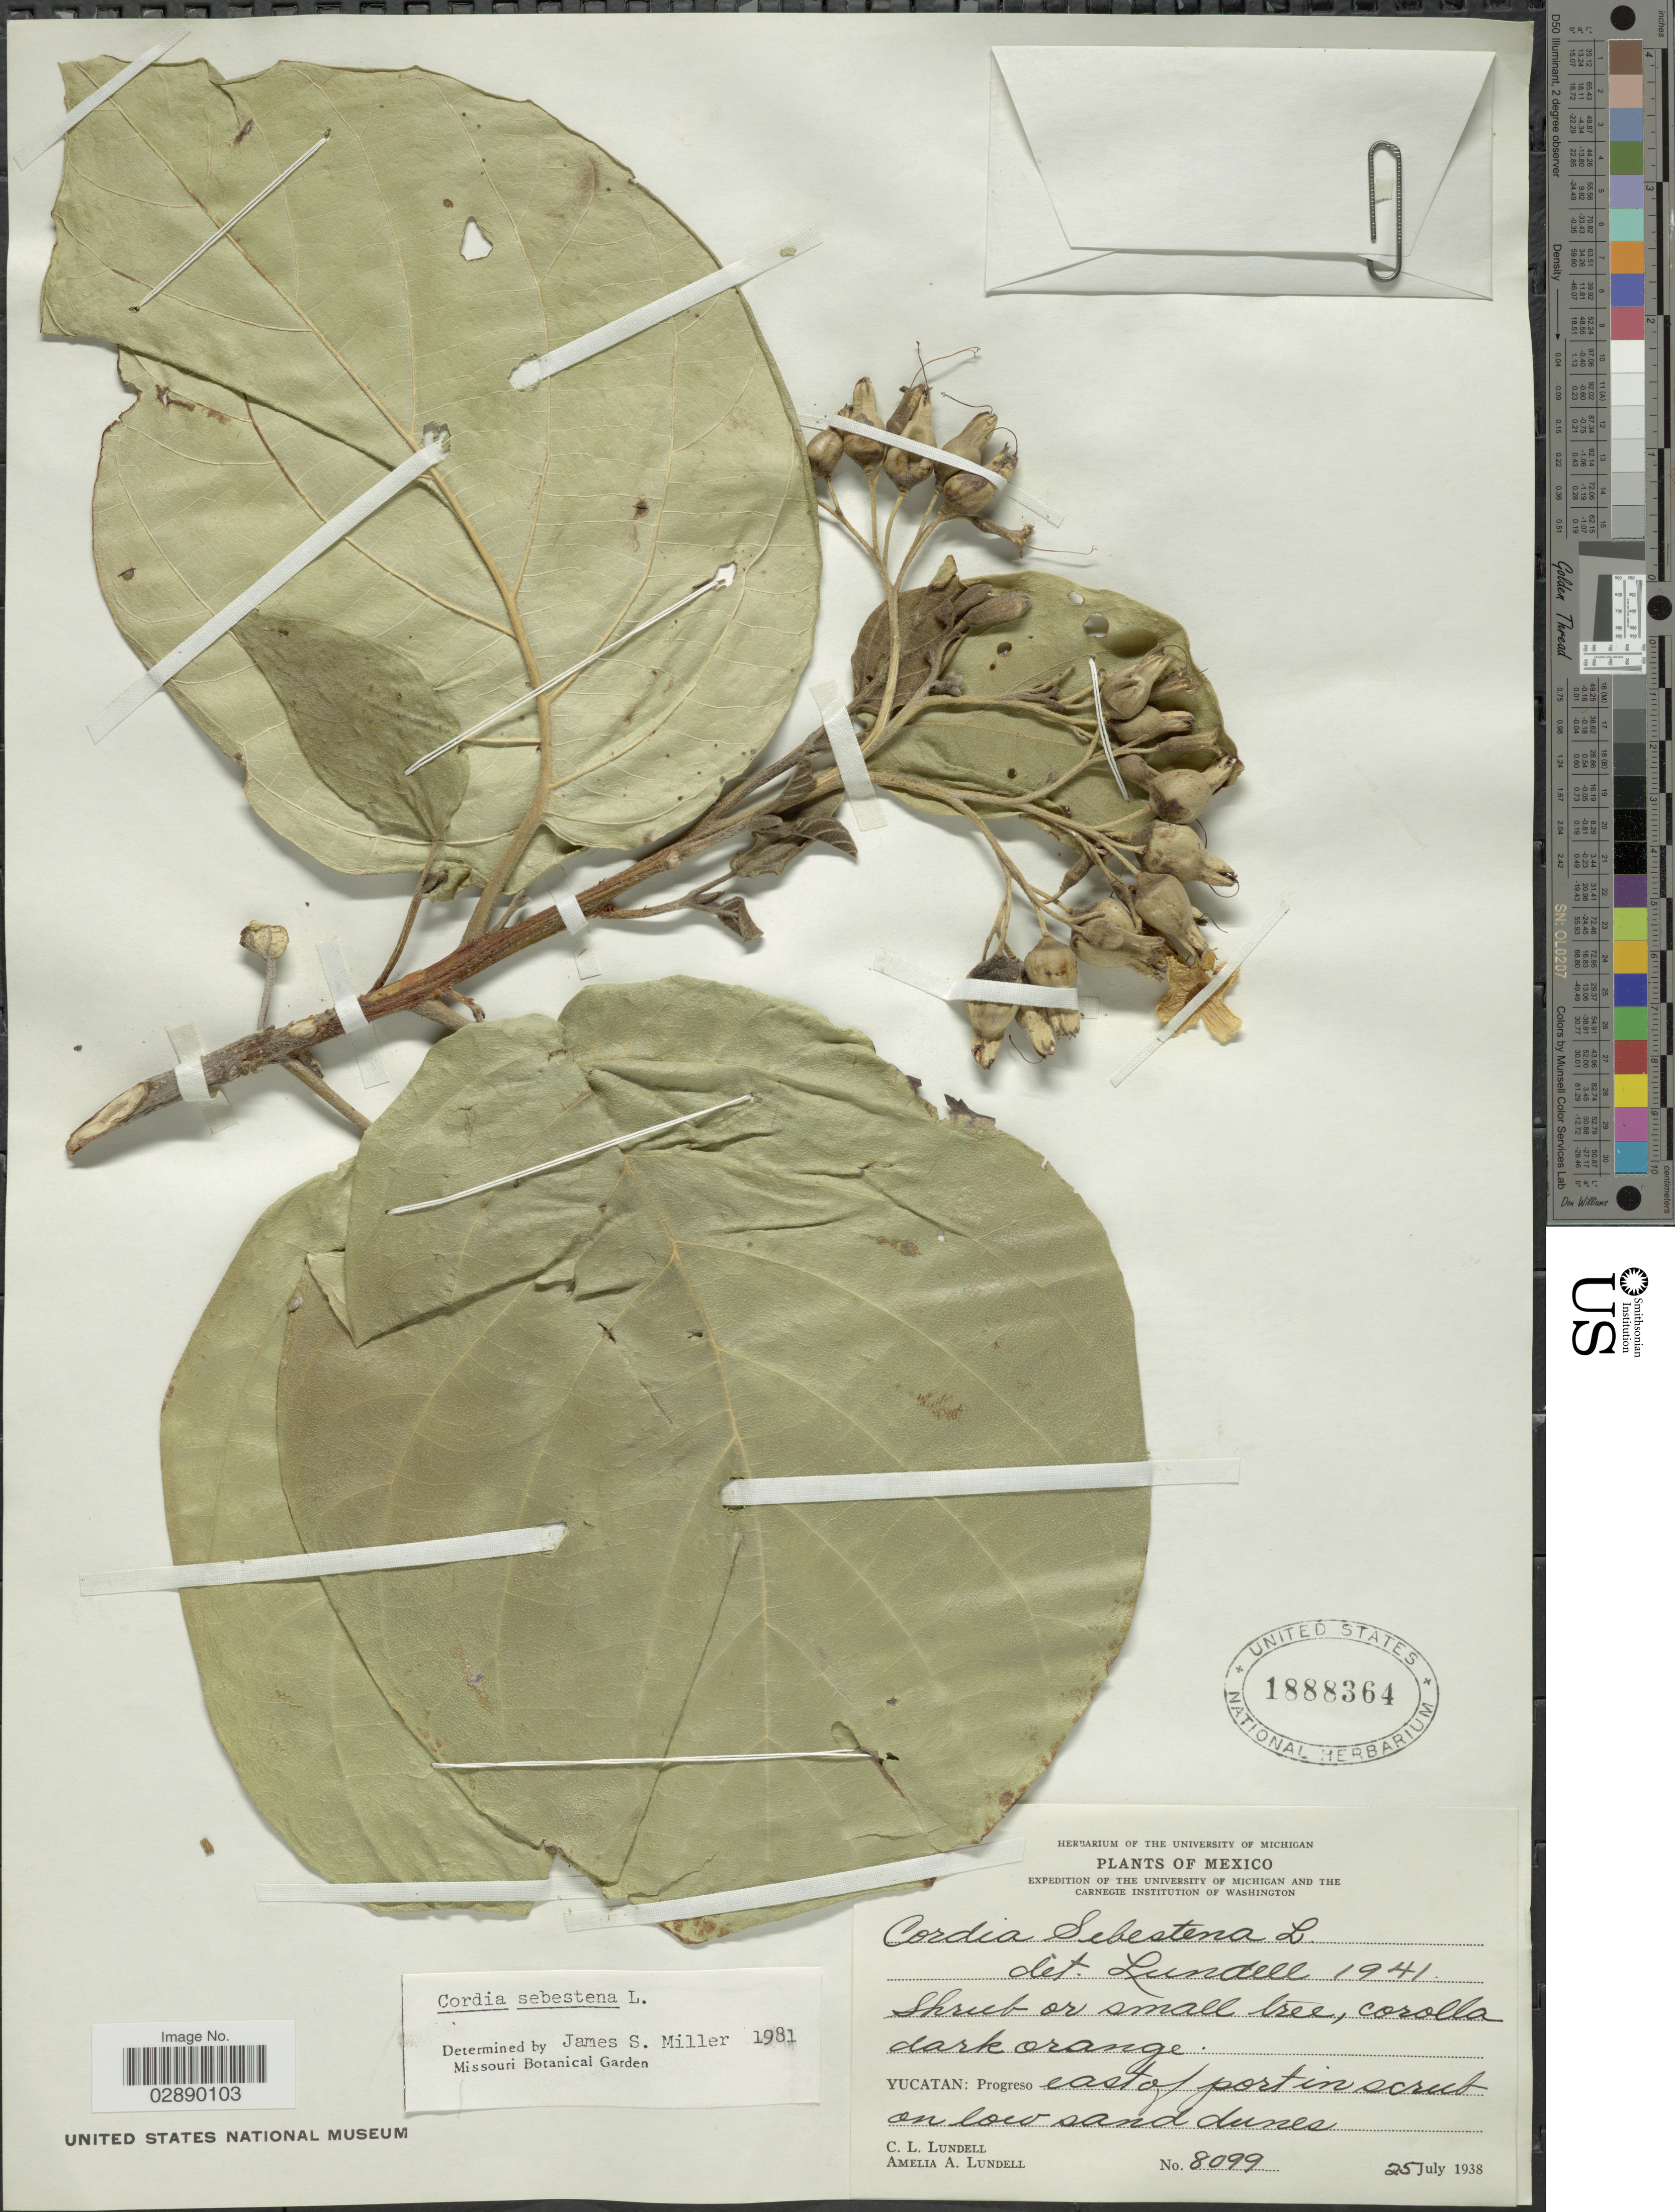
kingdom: Plantae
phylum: Tracheophyta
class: Magnoliopsida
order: Boraginales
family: Cordiaceae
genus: Cordia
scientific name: Cordia sebestena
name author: L.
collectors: C. L. Lundell & A. A. Lundell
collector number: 8099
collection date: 1938-07-25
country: Mexico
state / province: Yucatán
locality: Progreso, east of port in scrub on low sand dunes.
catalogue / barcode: US 1888364